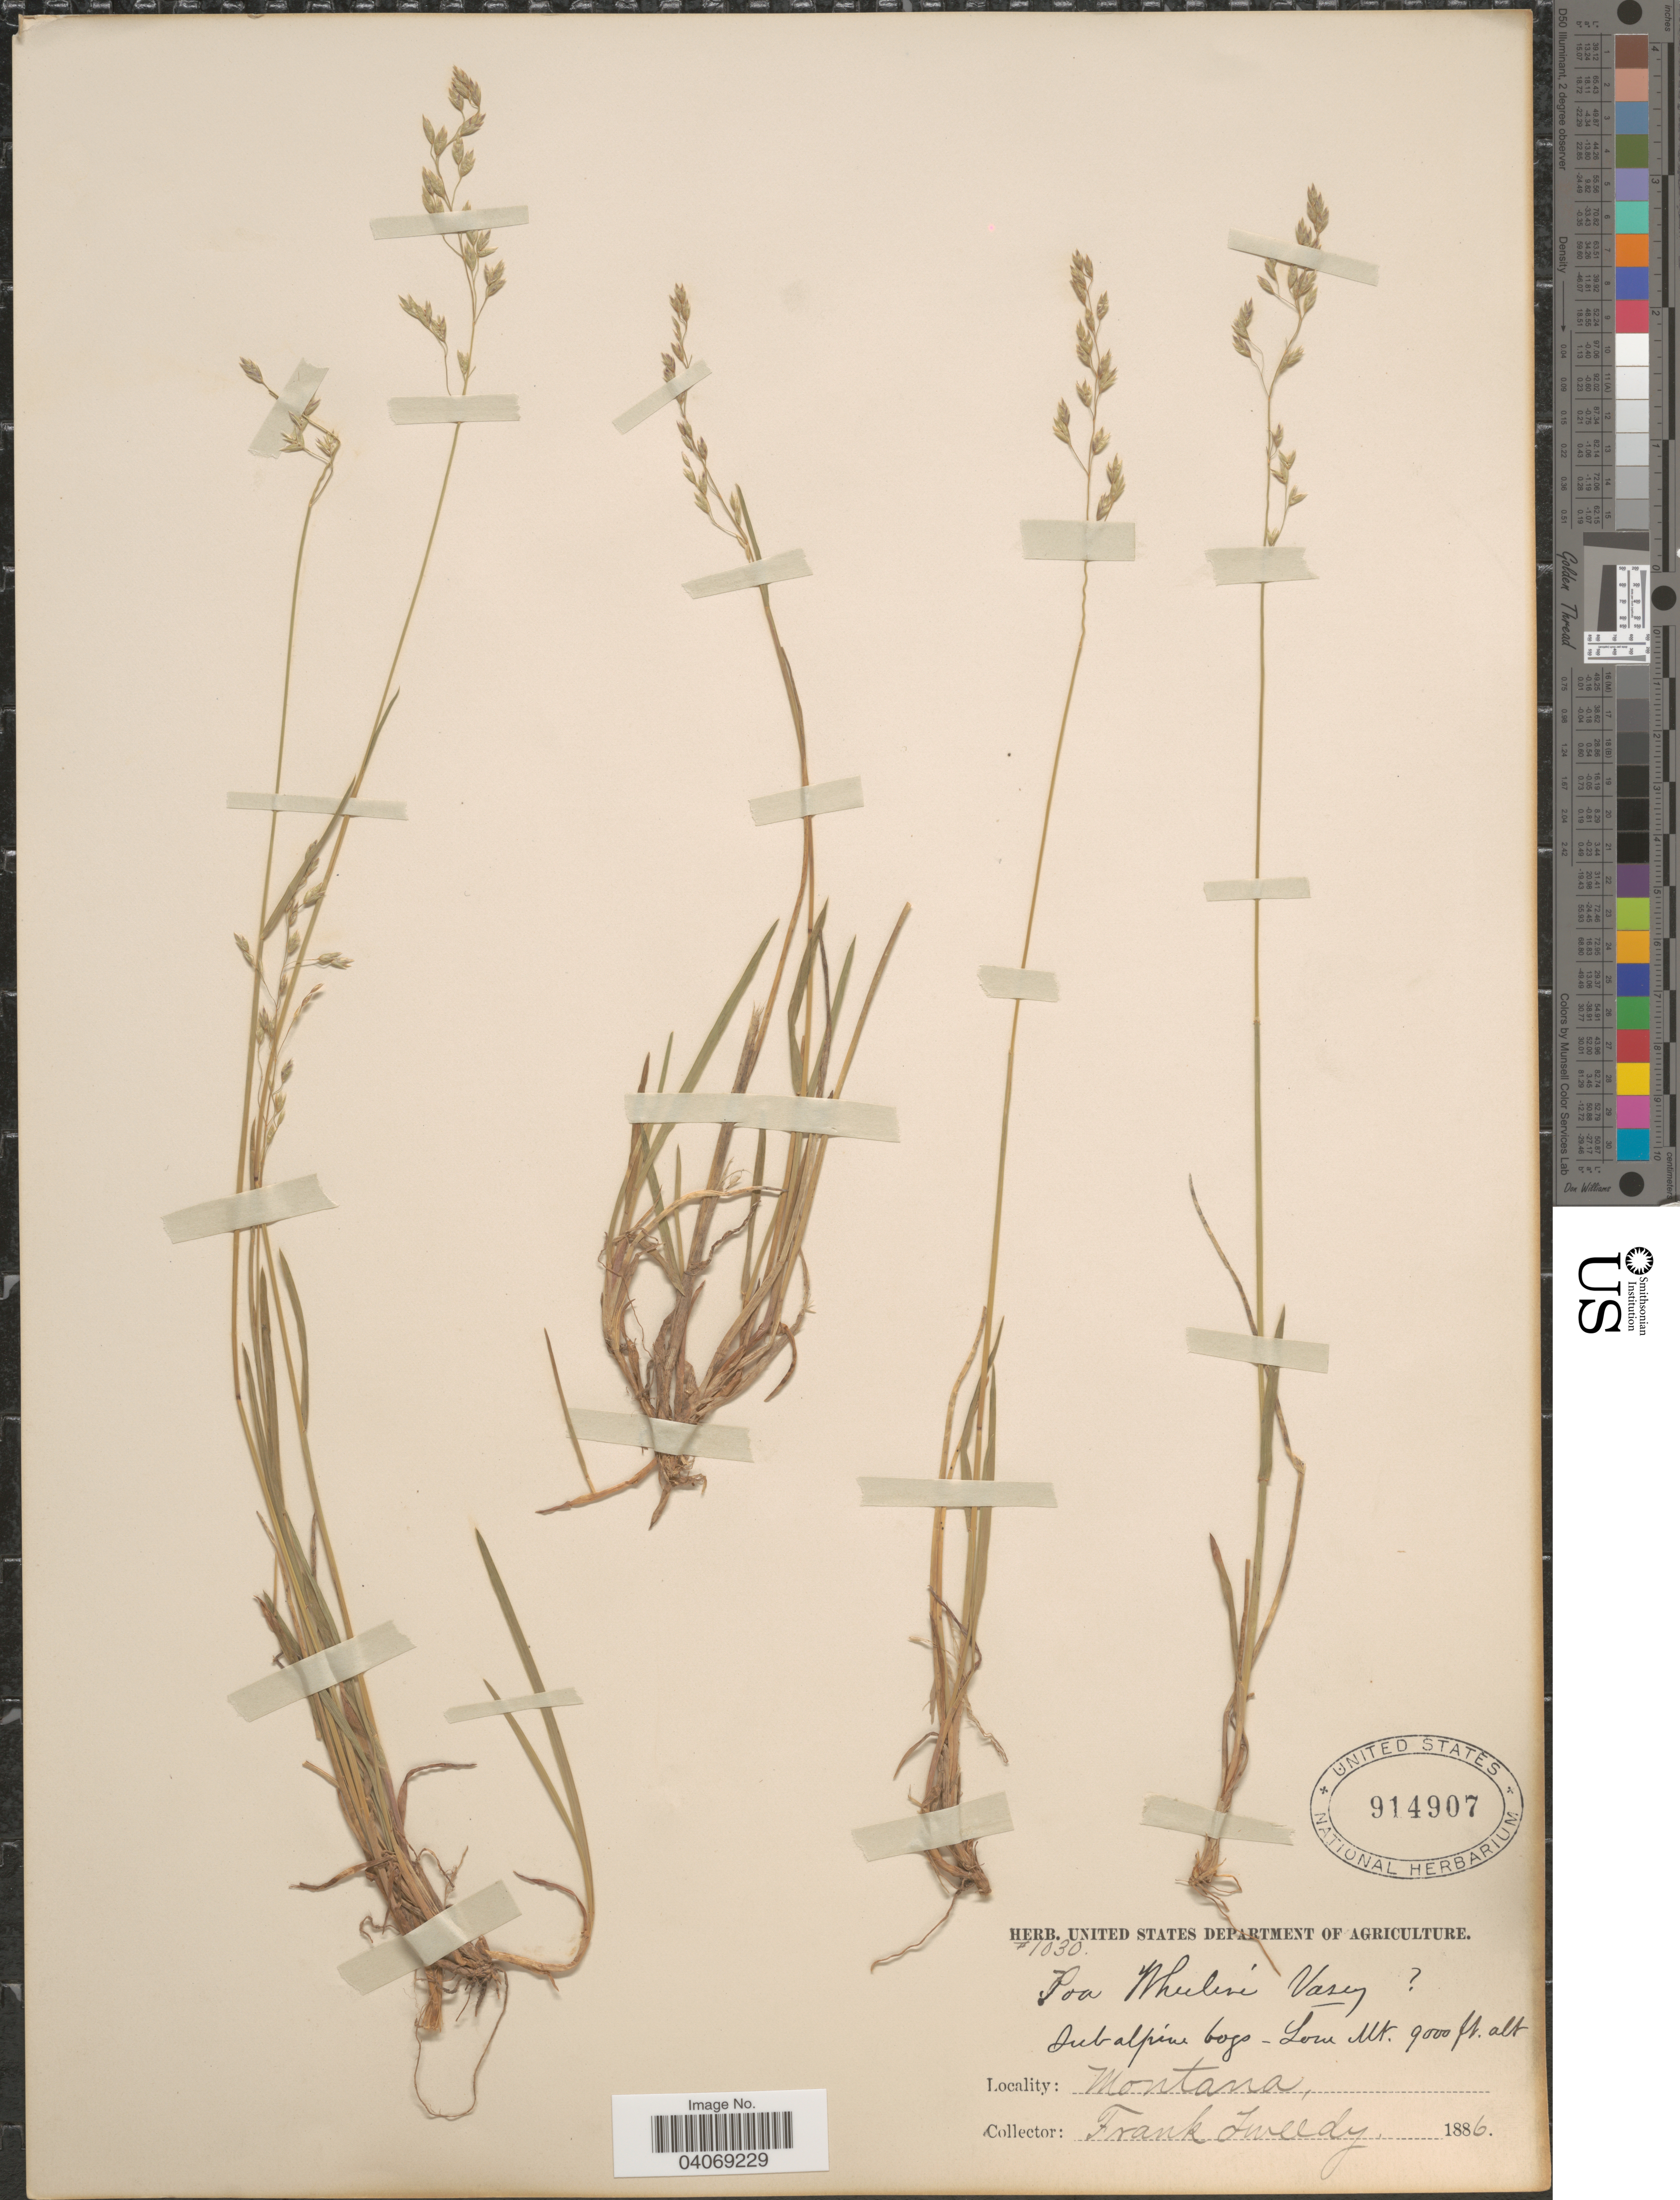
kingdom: Plantae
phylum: Tracheophyta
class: Liliopsida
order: Poales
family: Poaceae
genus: Poa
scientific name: Poa wheeleri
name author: Vasey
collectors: F. Tweedy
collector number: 1030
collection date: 1886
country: United States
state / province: Montana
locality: Subalpine bogs - Lone Mt.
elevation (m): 2743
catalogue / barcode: US 914907